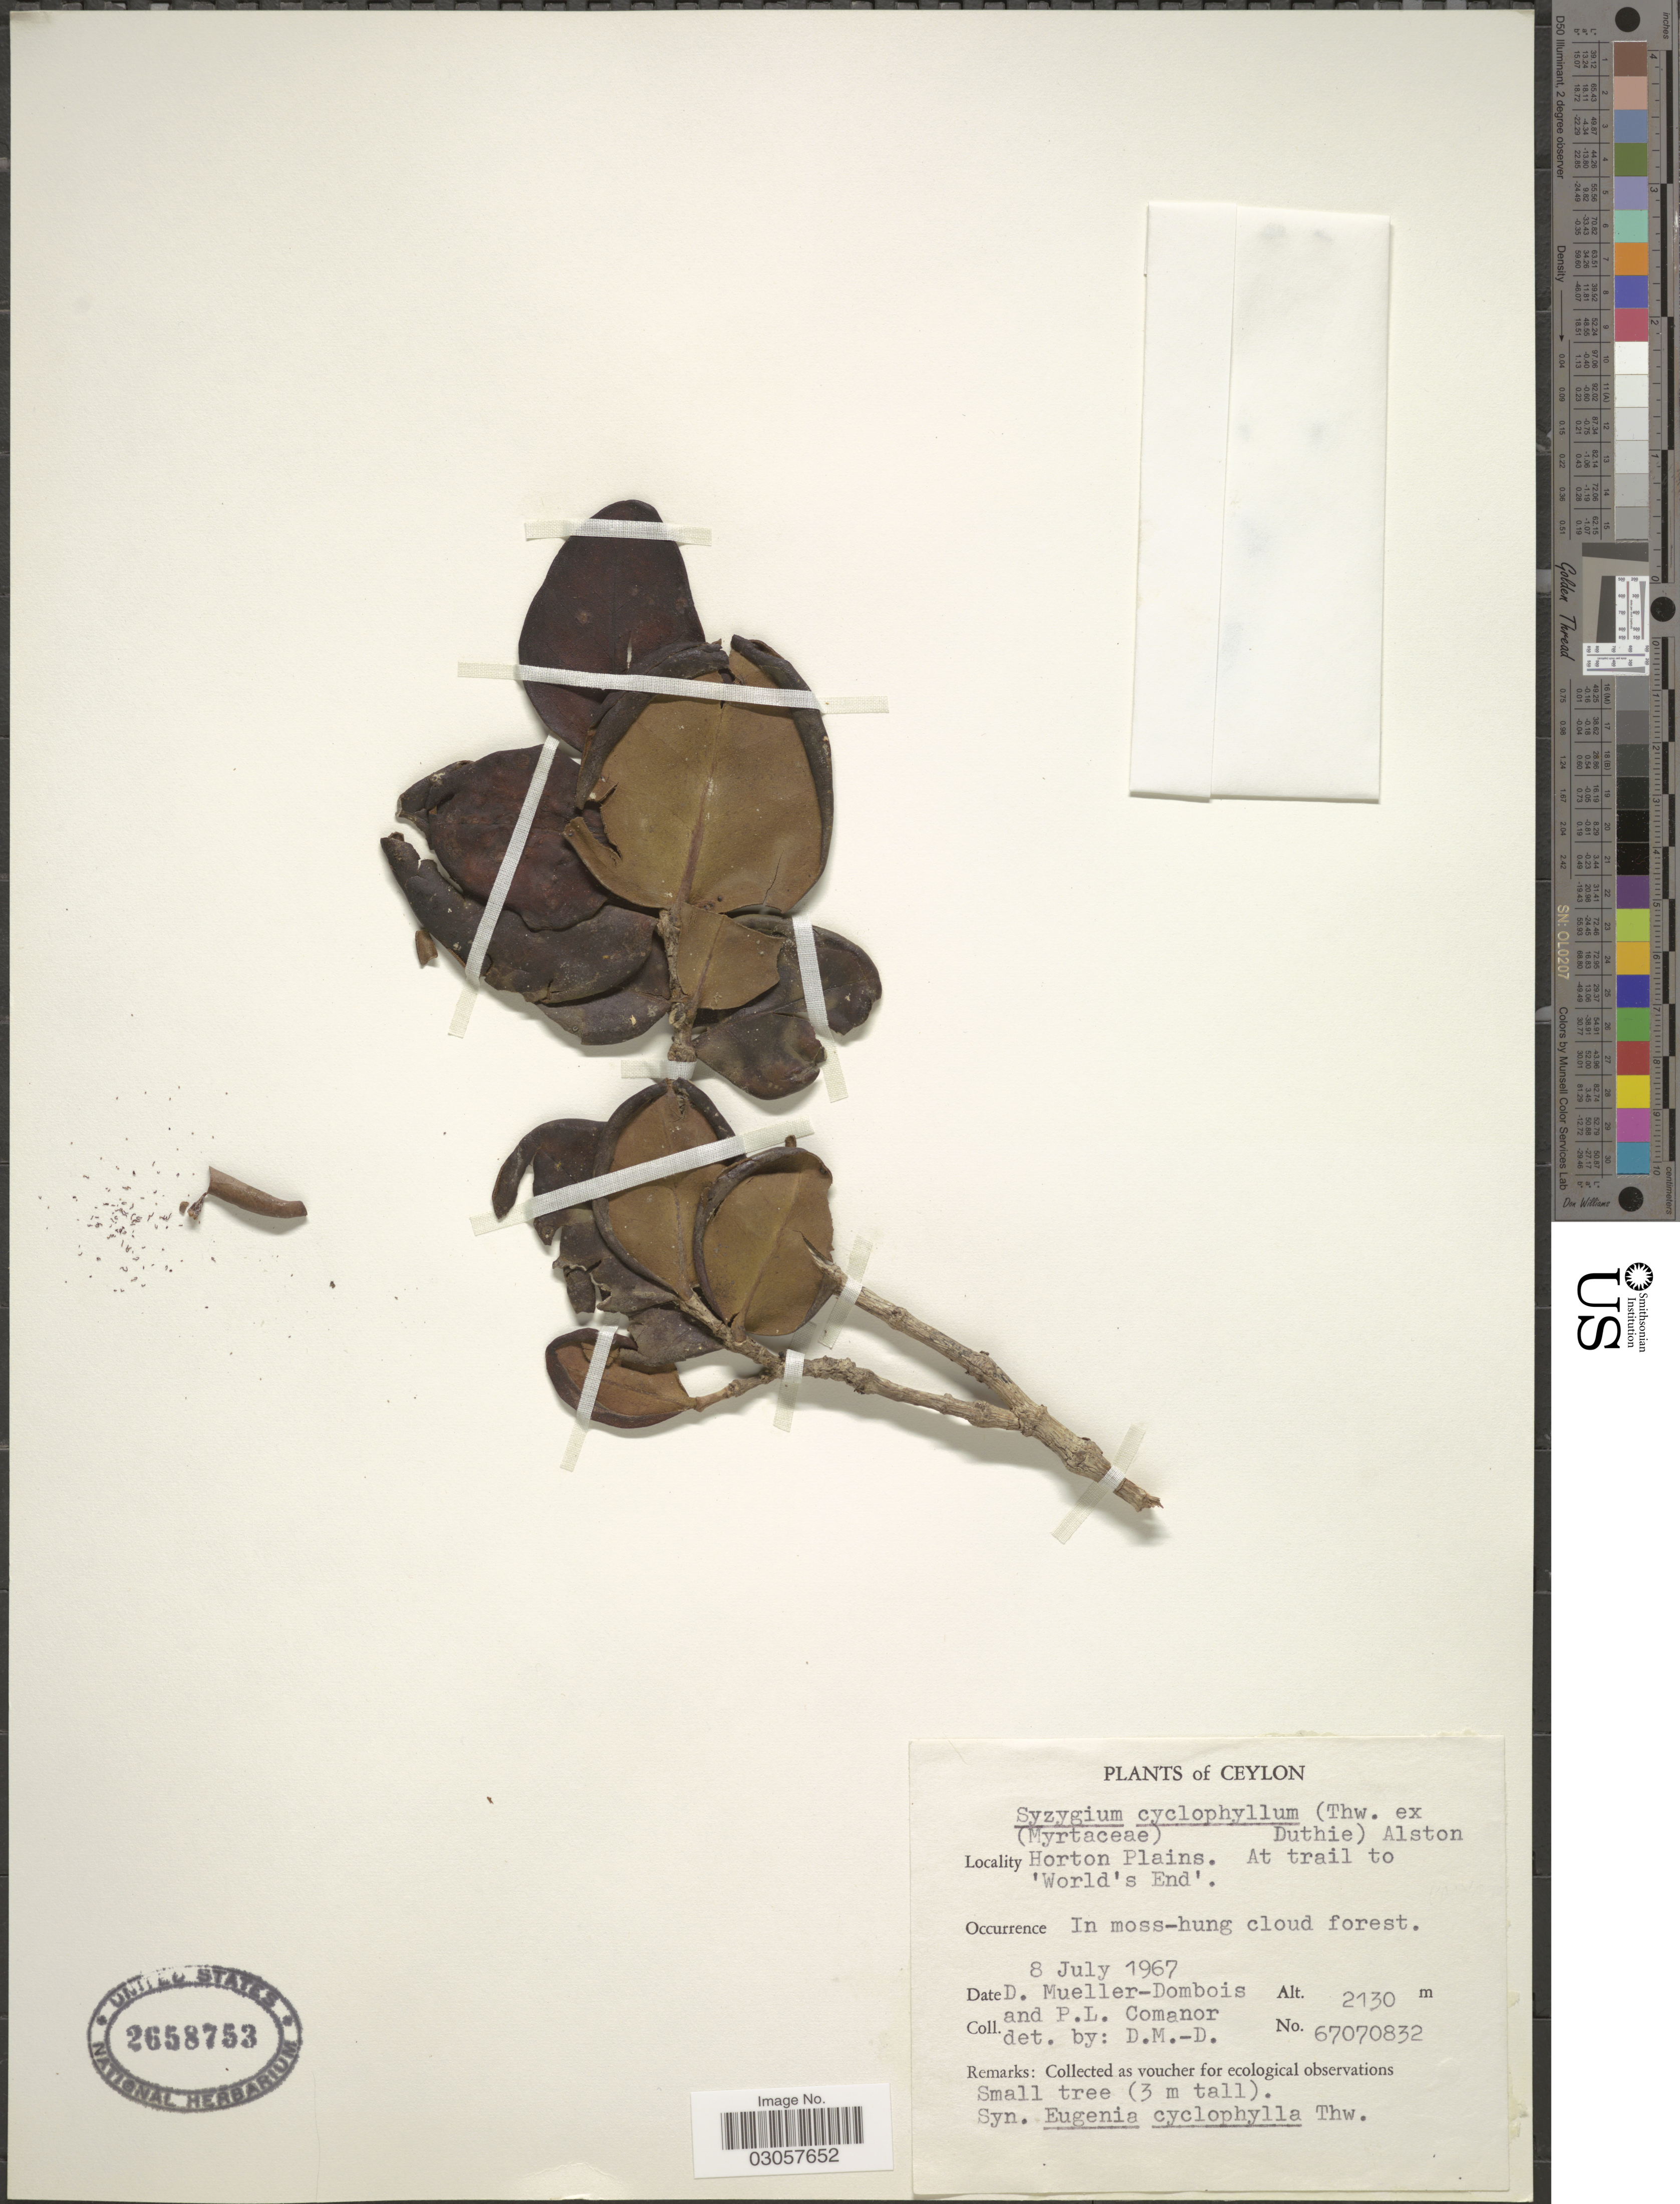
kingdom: Plantae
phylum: Tracheophyta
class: Magnoliopsida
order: Myrtales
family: Myrtaceae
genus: Syzygium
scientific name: Syzygium cyclophyllum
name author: Alston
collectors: D. Mueller-Dombois & P. Comanor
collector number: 67070832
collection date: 1967-07-08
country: Sri Lanka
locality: Ceylon. Horton Plains. At trail to 'World's End'.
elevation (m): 2130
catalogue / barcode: US 2658753